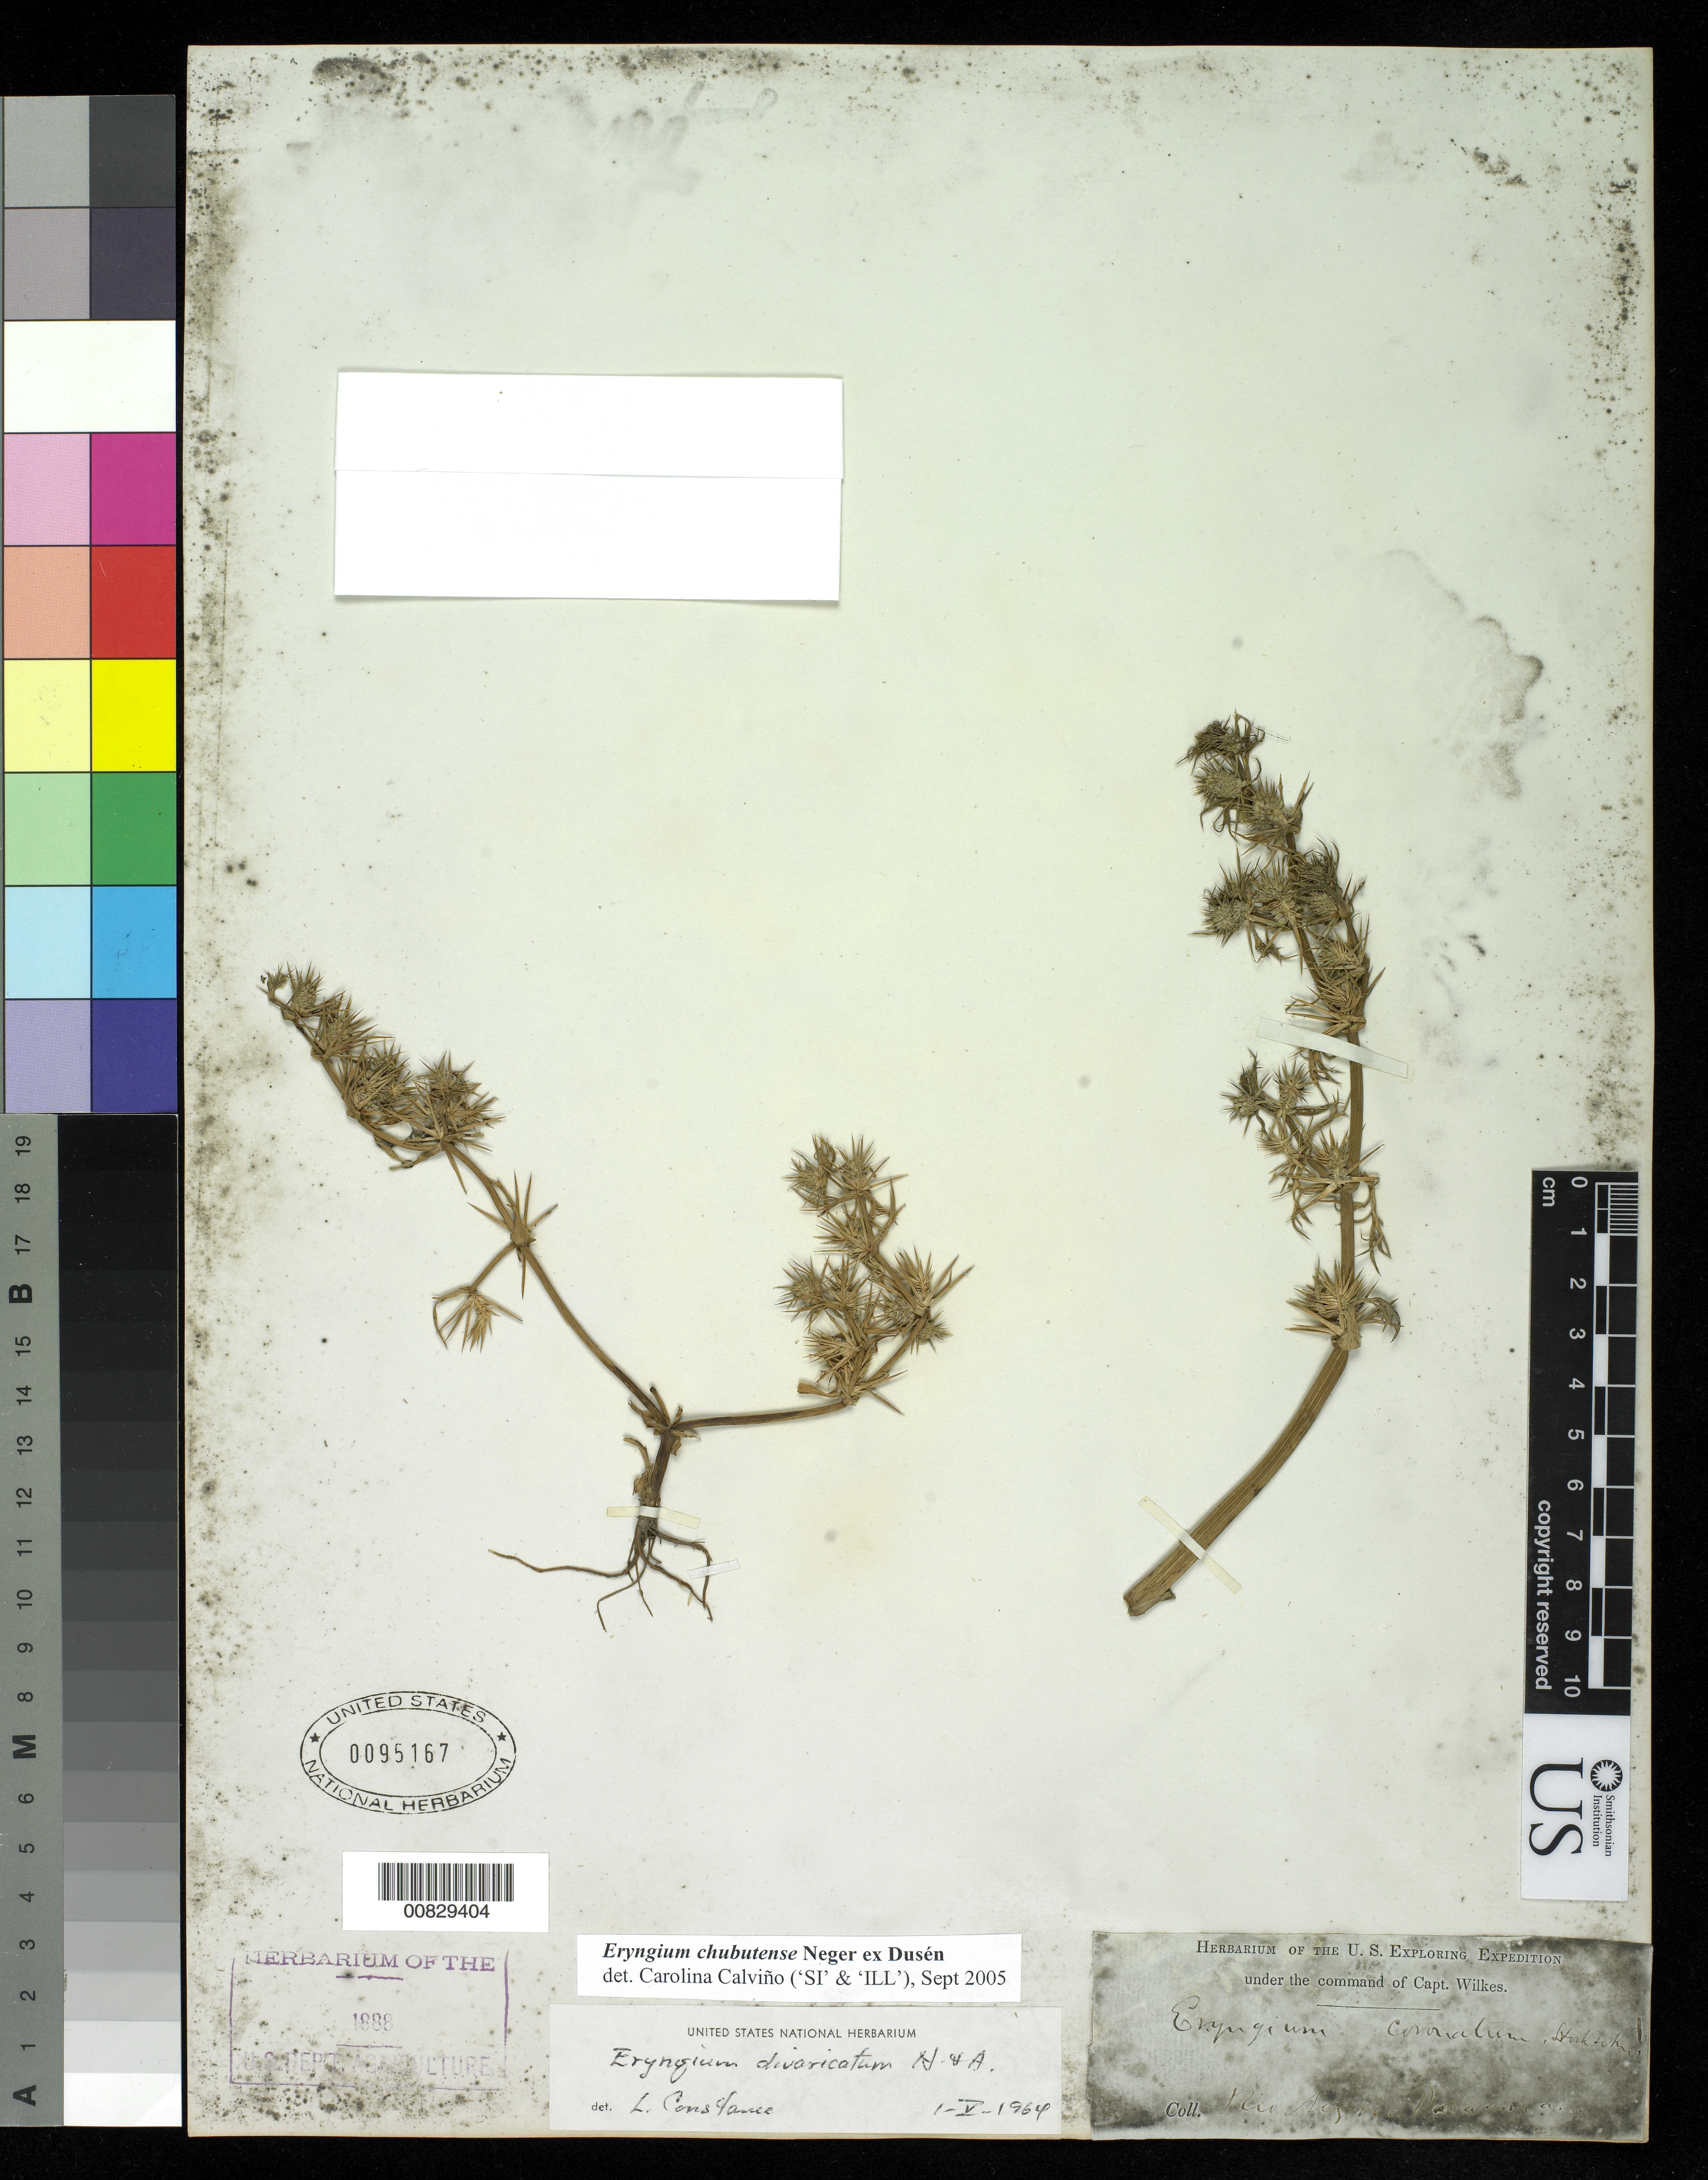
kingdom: Plantae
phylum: Tracheophyta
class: Magnoliopsida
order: Apiales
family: Apiaceae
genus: Eryngium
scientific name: Eryngium chubutense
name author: Neger ex Dusén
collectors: Wilkes Explor. Exped.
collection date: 1838/1842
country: Chile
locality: Rio Negro, N. Patagonia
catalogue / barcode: US 95167